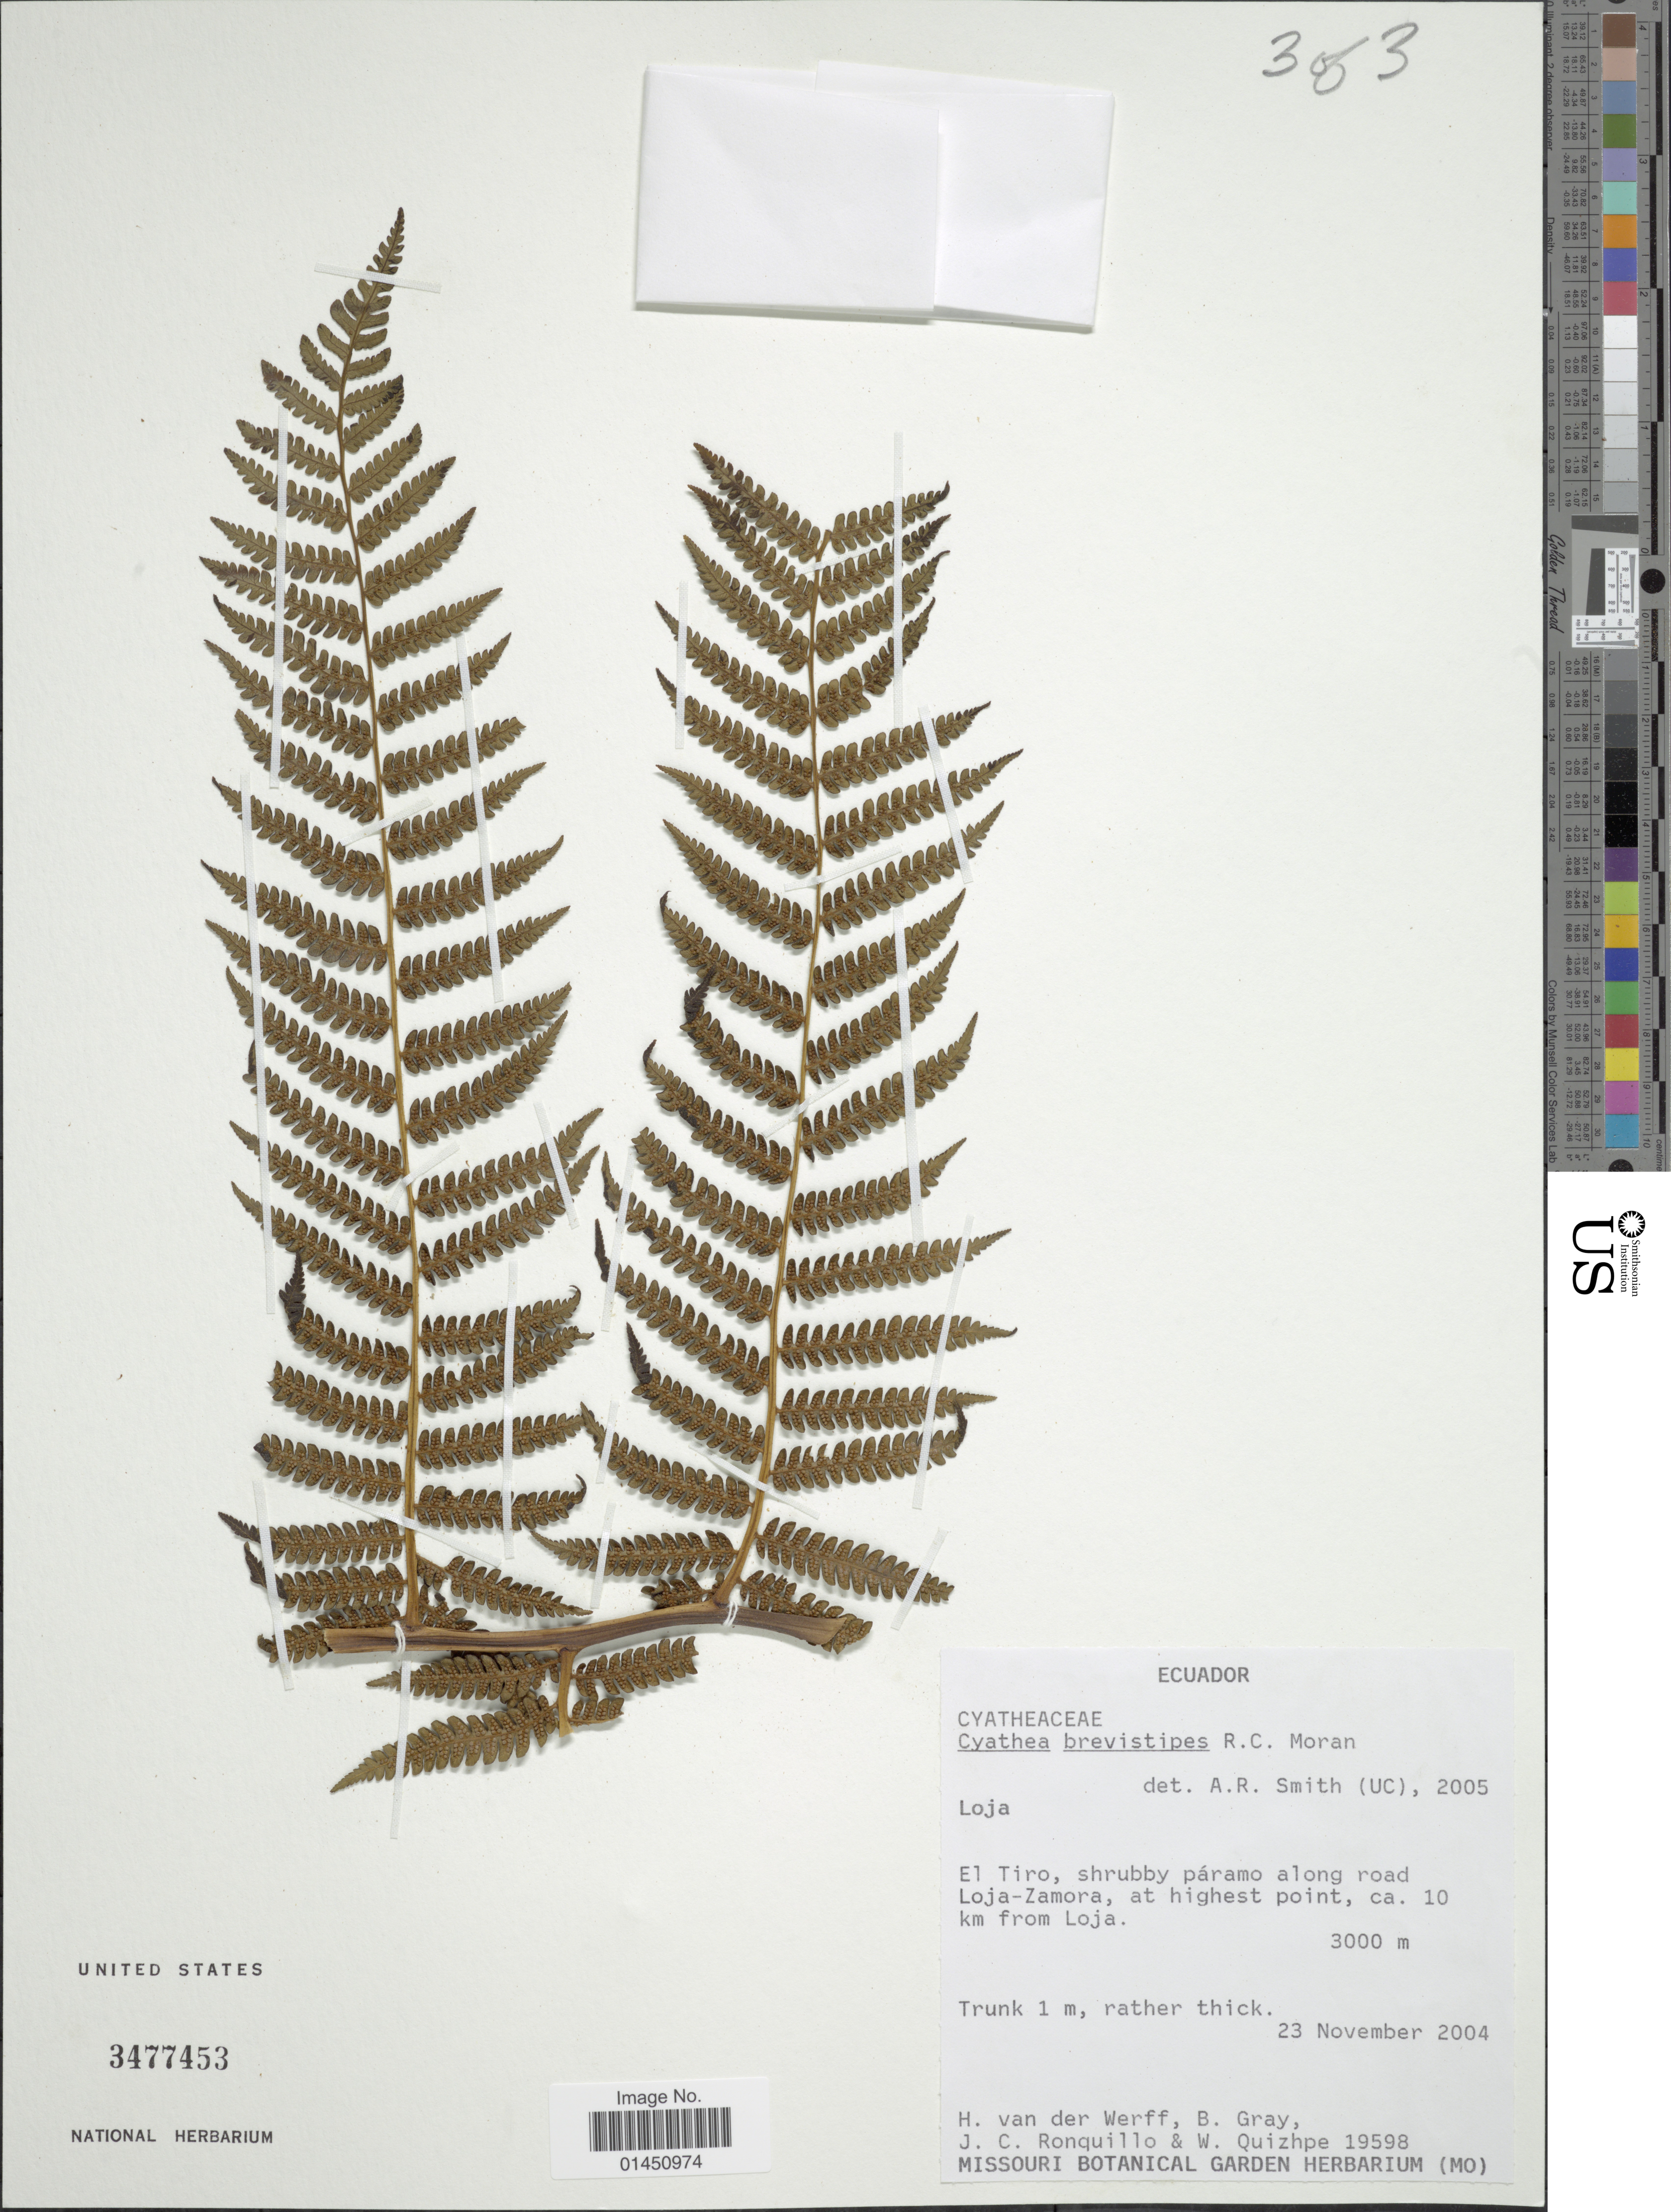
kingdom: Plantae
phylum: Tracheophyta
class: Polypodiopsida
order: Cyatheales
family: Cyatheaceae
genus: Cyathea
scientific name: Cyathea brevistipes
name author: R.C. Moran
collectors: H. van der Werff, B. Gray, J. Ronquillo & W. Quizhpe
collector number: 19598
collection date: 2004-11-23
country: Ecuador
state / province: Loja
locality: El Tiro, shrubby paramo along road Loja-Zamora, at highest point, ca. 10 km from Loja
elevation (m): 3000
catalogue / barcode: US 3477453